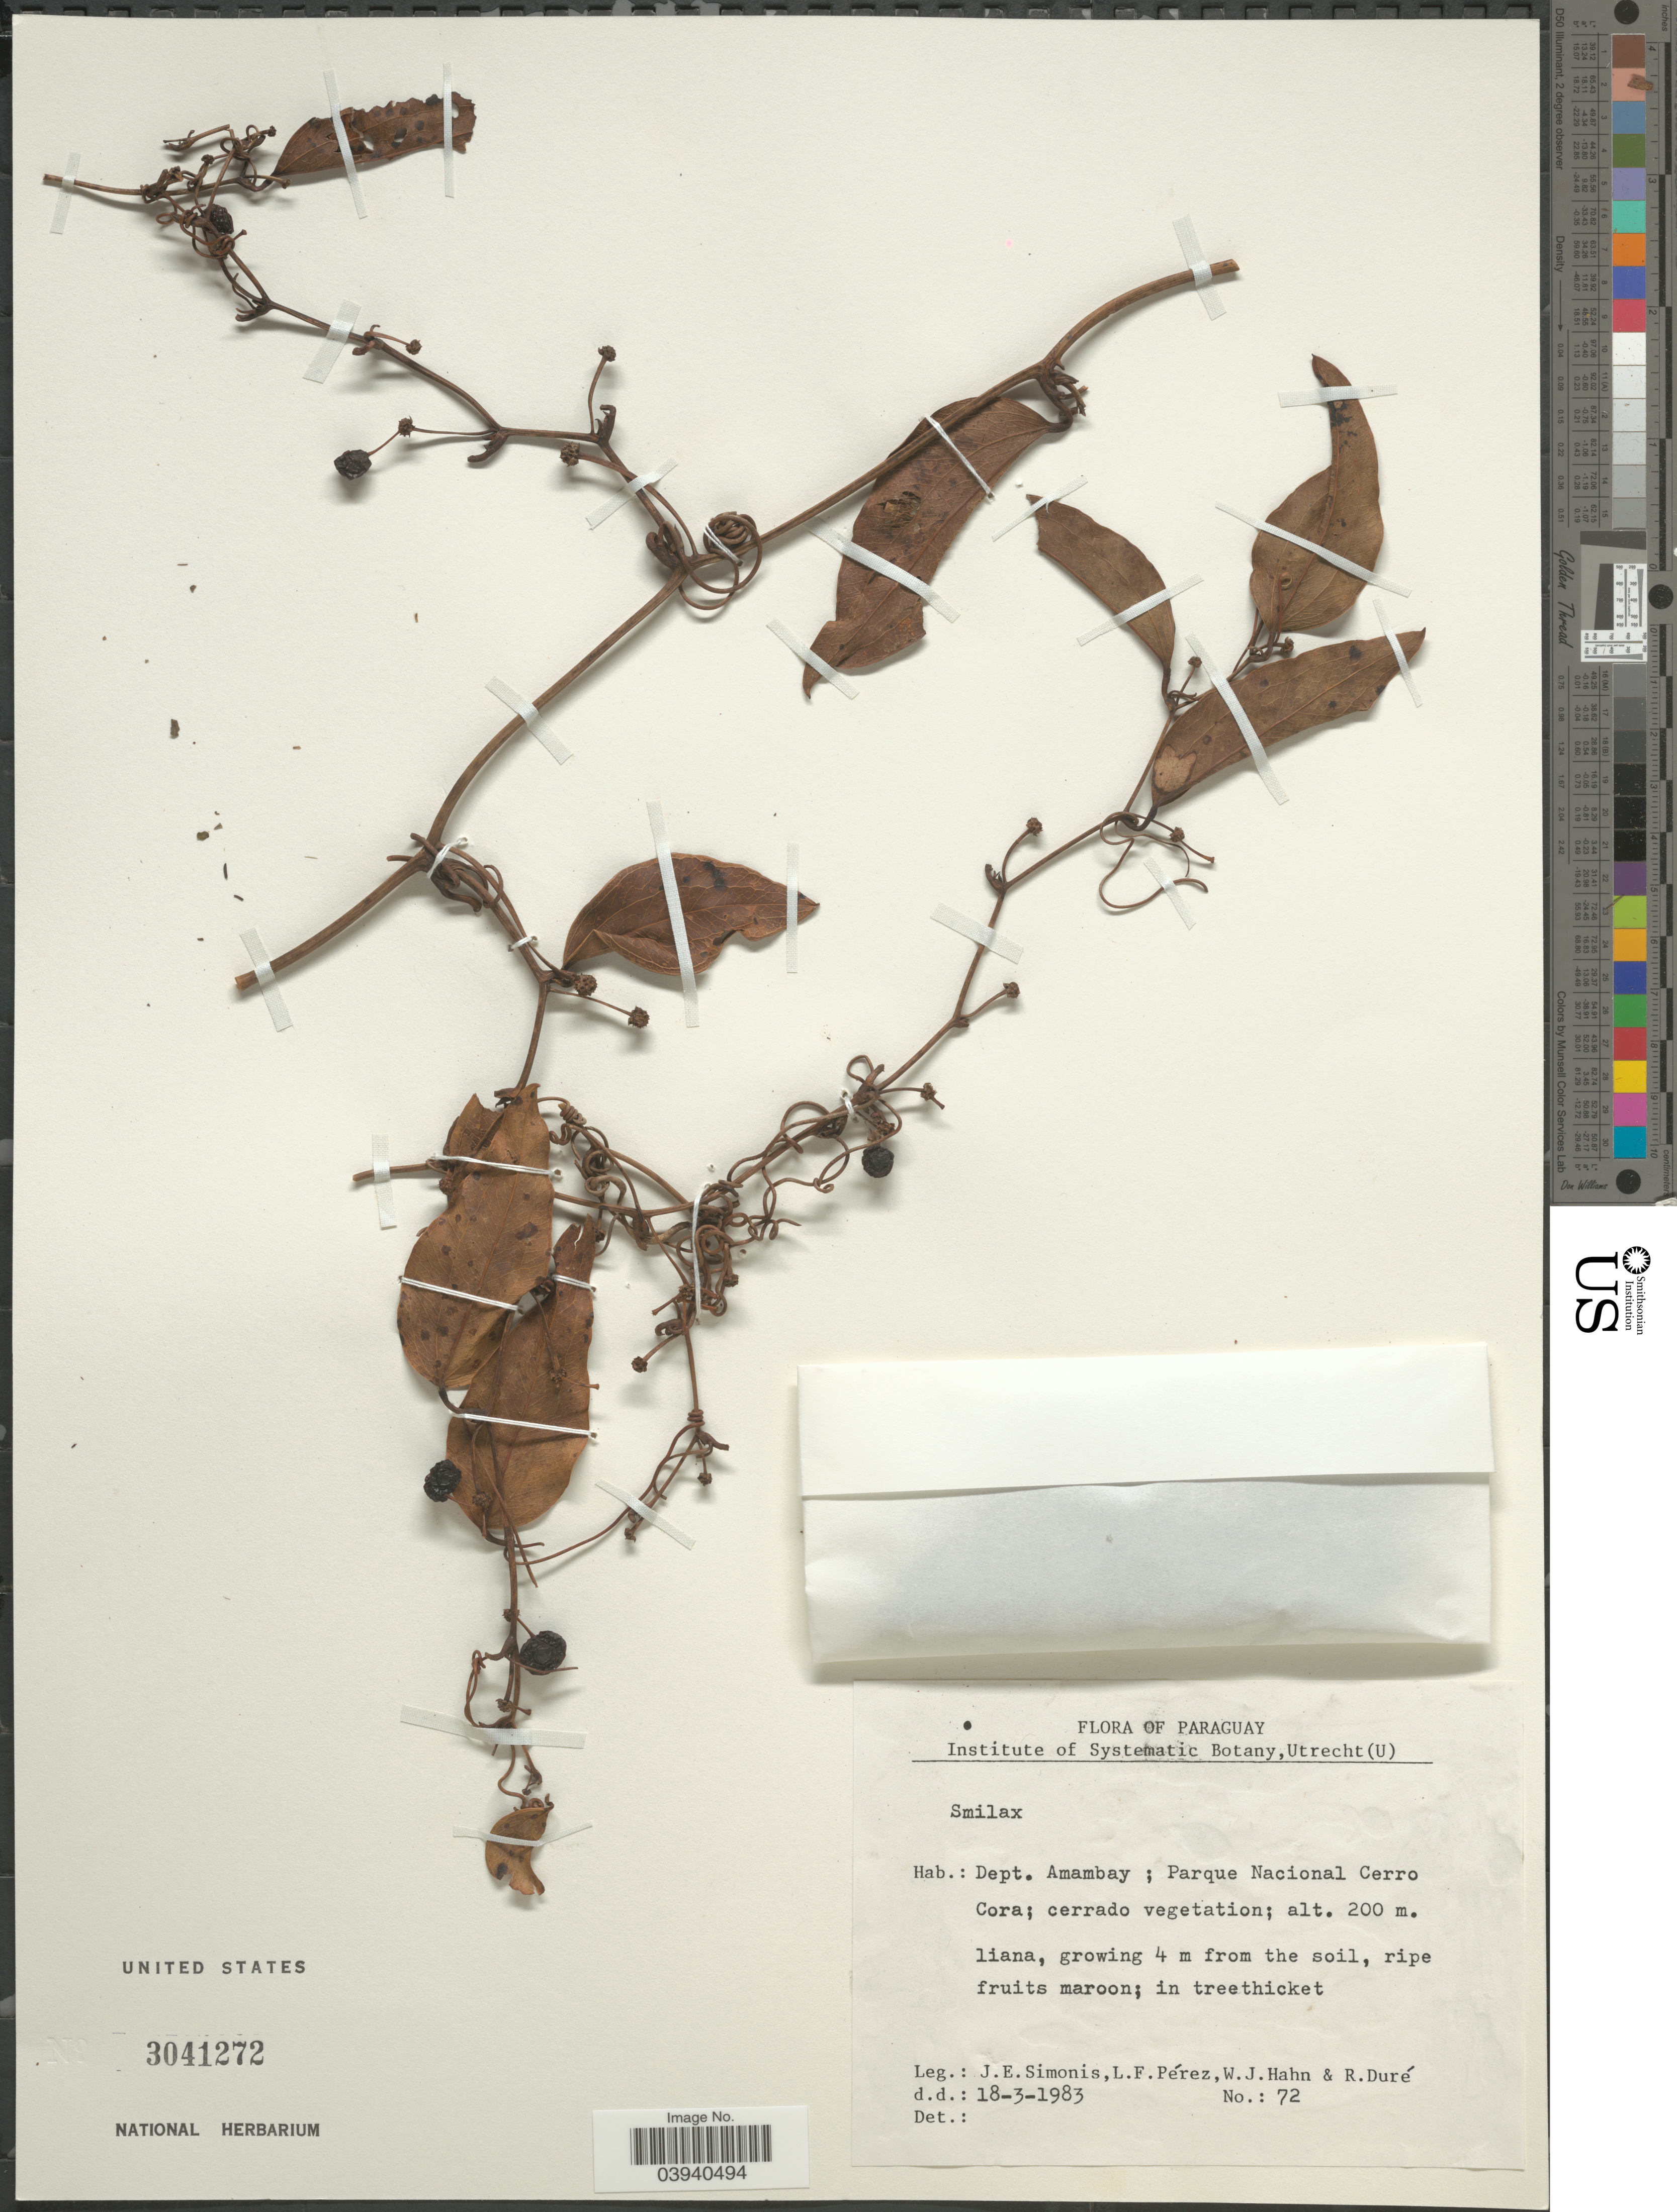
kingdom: Plantae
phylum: Tracheophyta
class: Liliopsida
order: Liliales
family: Smilacaceae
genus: Smilax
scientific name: Smilax sp.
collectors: J. E. Simonis, L. Perez, W. J. Hahn & R. Duré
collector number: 72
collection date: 1983-03-18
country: Paraguay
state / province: Amambay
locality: Dept. Amambay; Parque Nacional Cerro Cora.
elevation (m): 200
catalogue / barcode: US 3041272